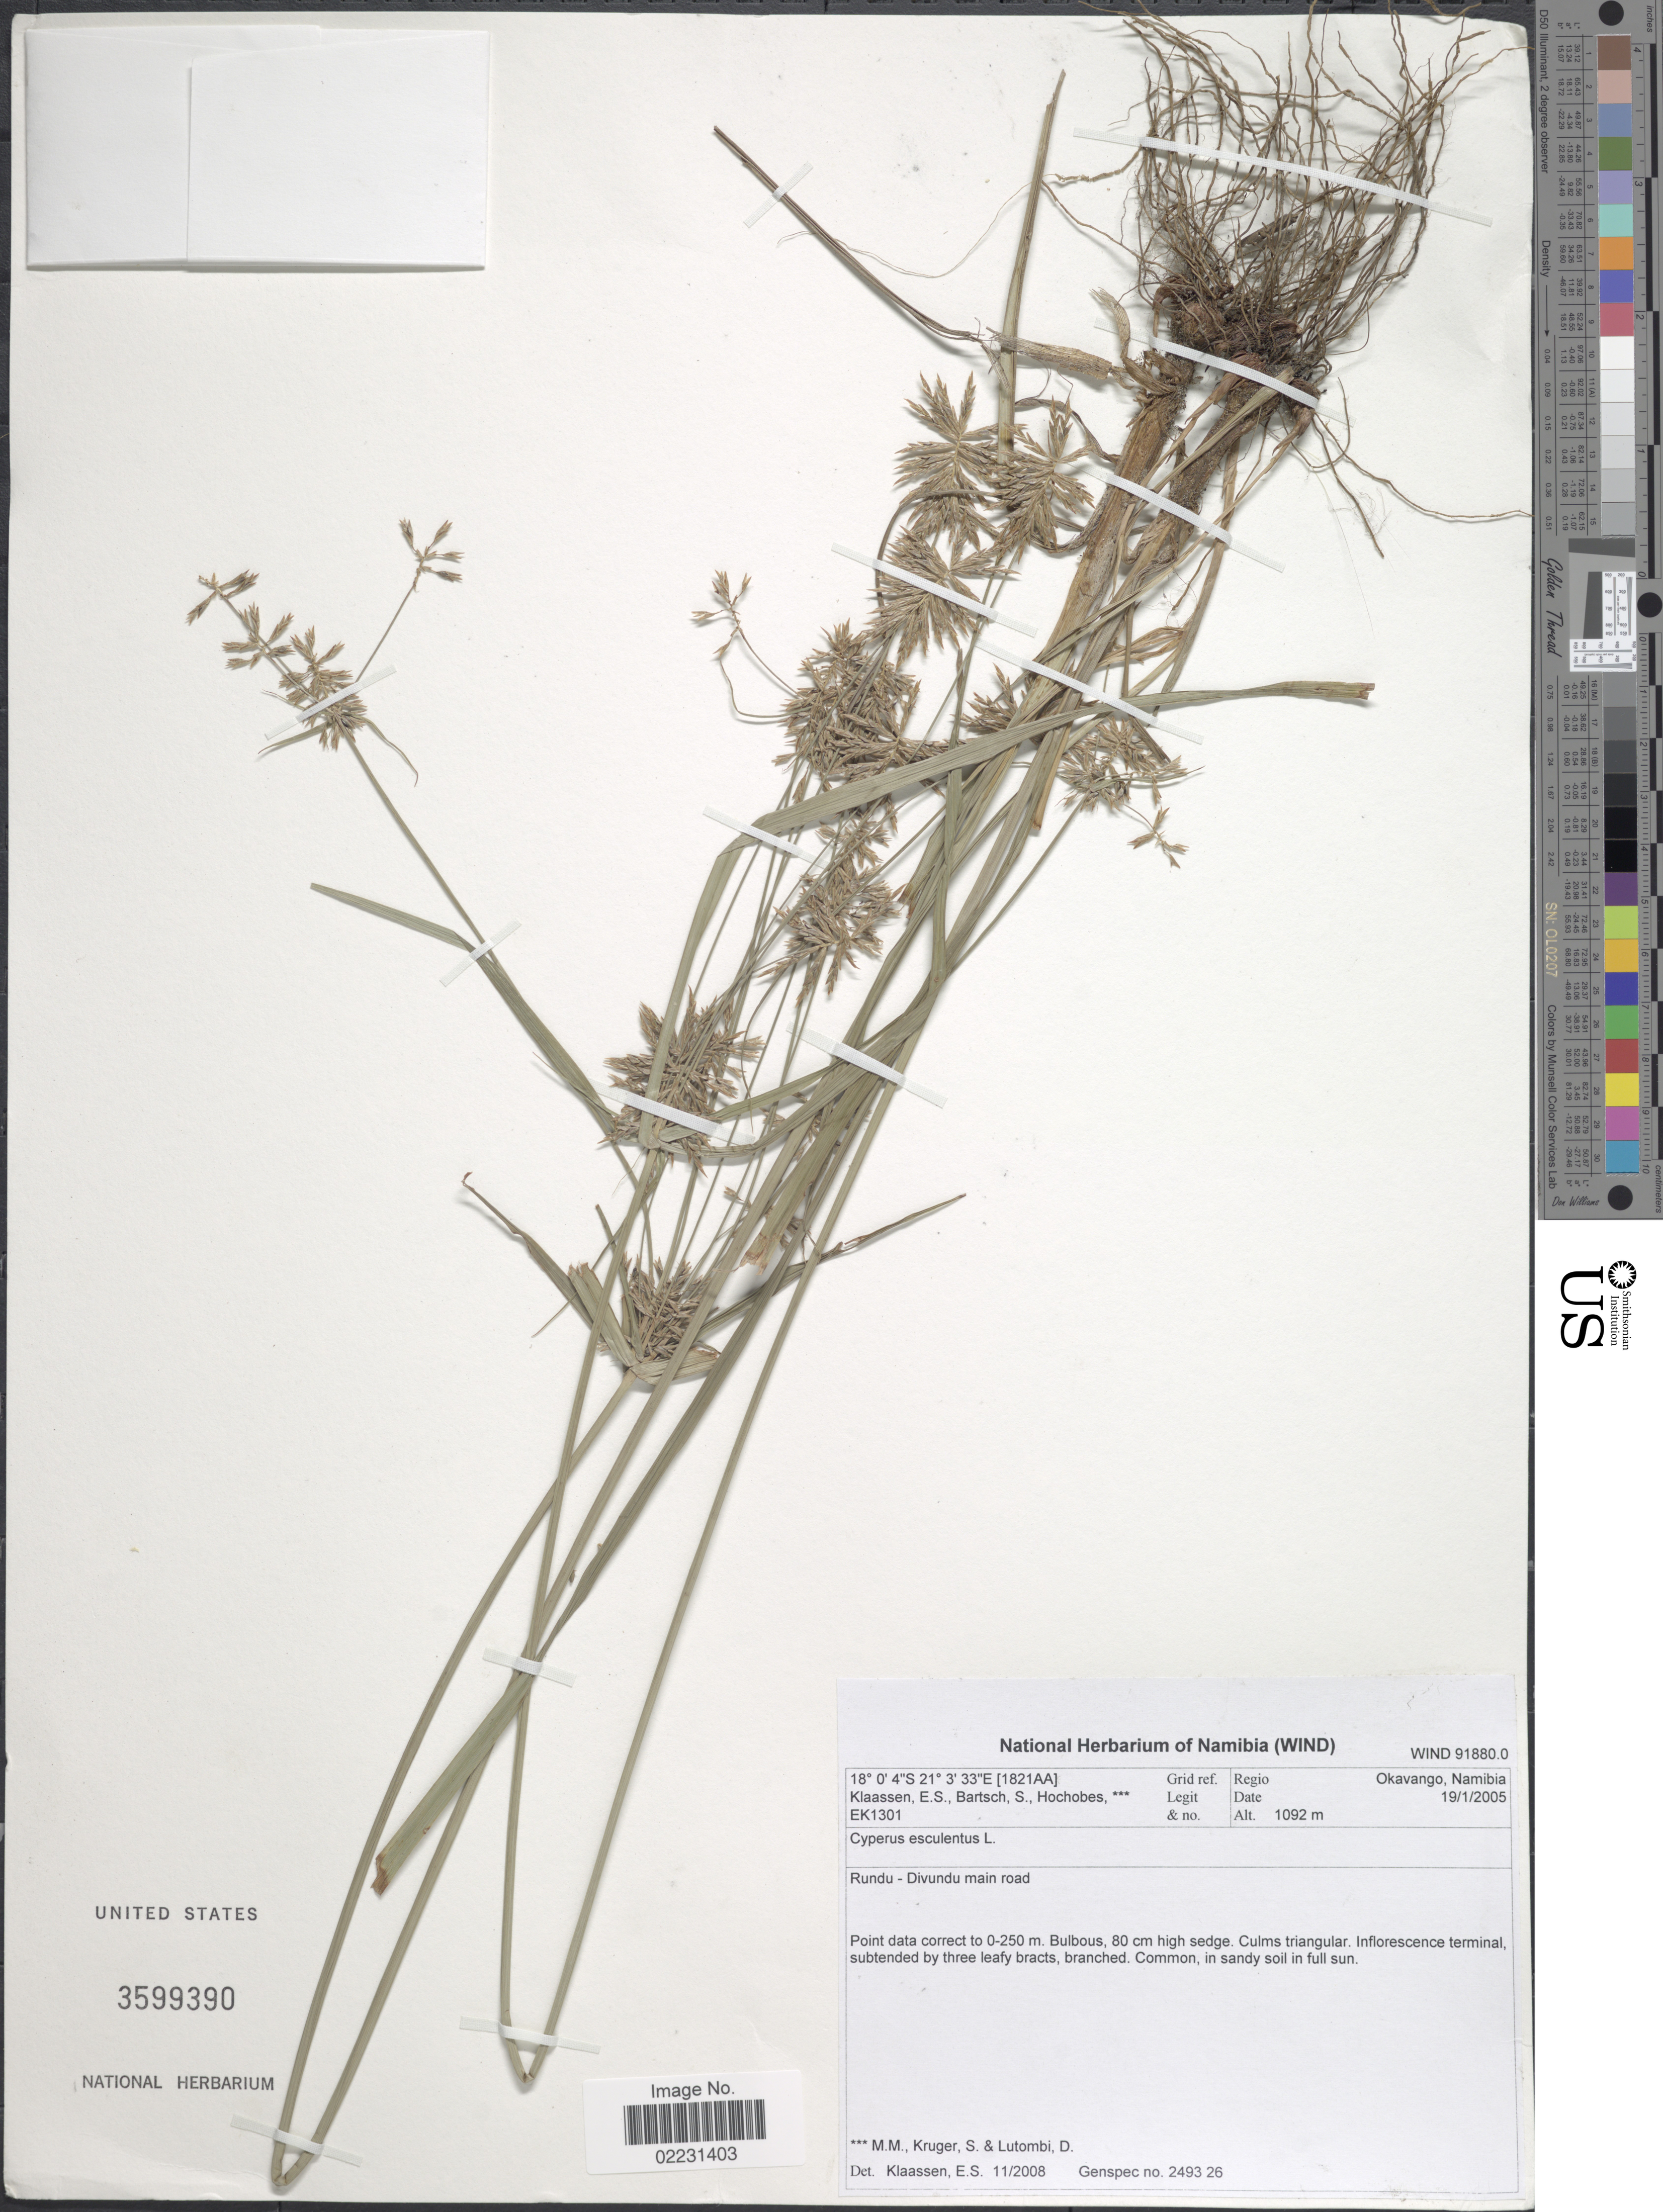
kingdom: Plantae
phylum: Tracheophyta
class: Liliopsida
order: Poales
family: Cyperaceae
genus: Cyperus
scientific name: Cyperus esculentus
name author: L.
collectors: E. S. Klaassen, S. Bartsch, M. Hochobes, S. Kruger & D. Lutombi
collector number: EK1301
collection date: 2005-01-19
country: Namibia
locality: Rundu - Divundu main road.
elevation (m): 1092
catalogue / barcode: US 3599390